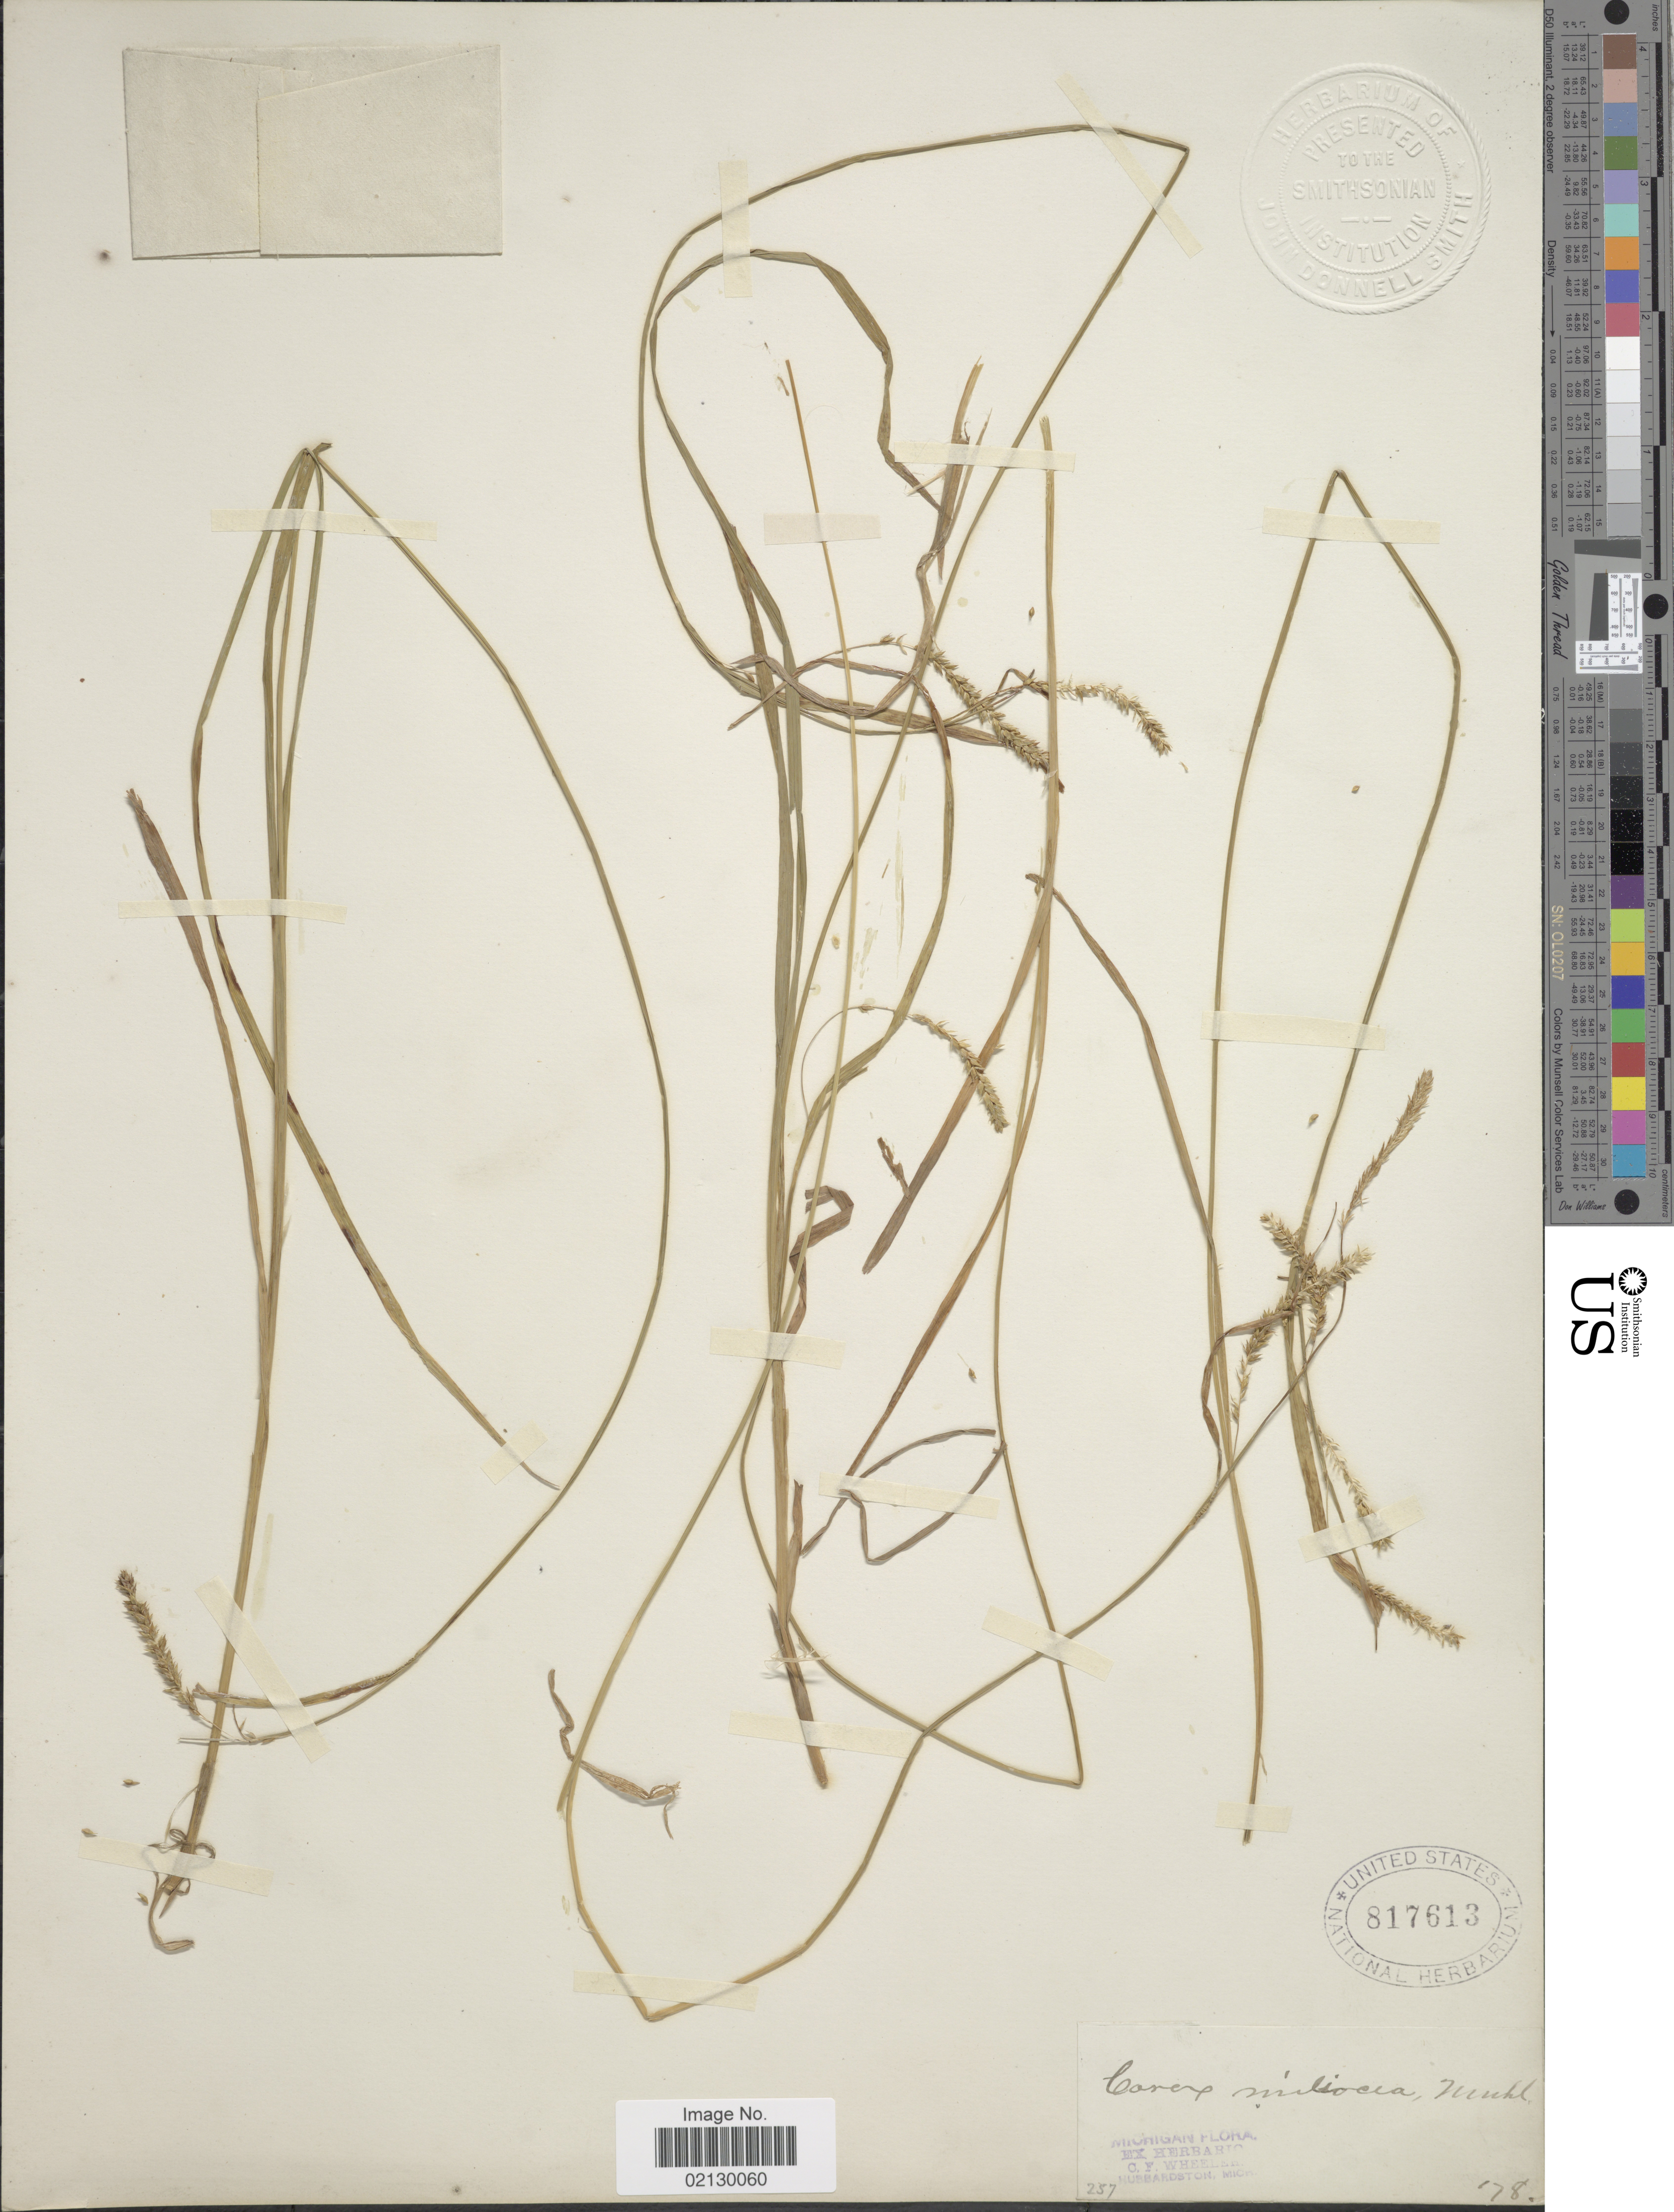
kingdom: Plantae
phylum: Tracheophyta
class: Liliopsida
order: Poales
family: Cyperaceae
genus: Carex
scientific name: Carex prasina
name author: Wahlenb.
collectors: Ex Herb. C. F. Wheeler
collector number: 287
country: United States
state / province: Michigan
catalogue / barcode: US 817613